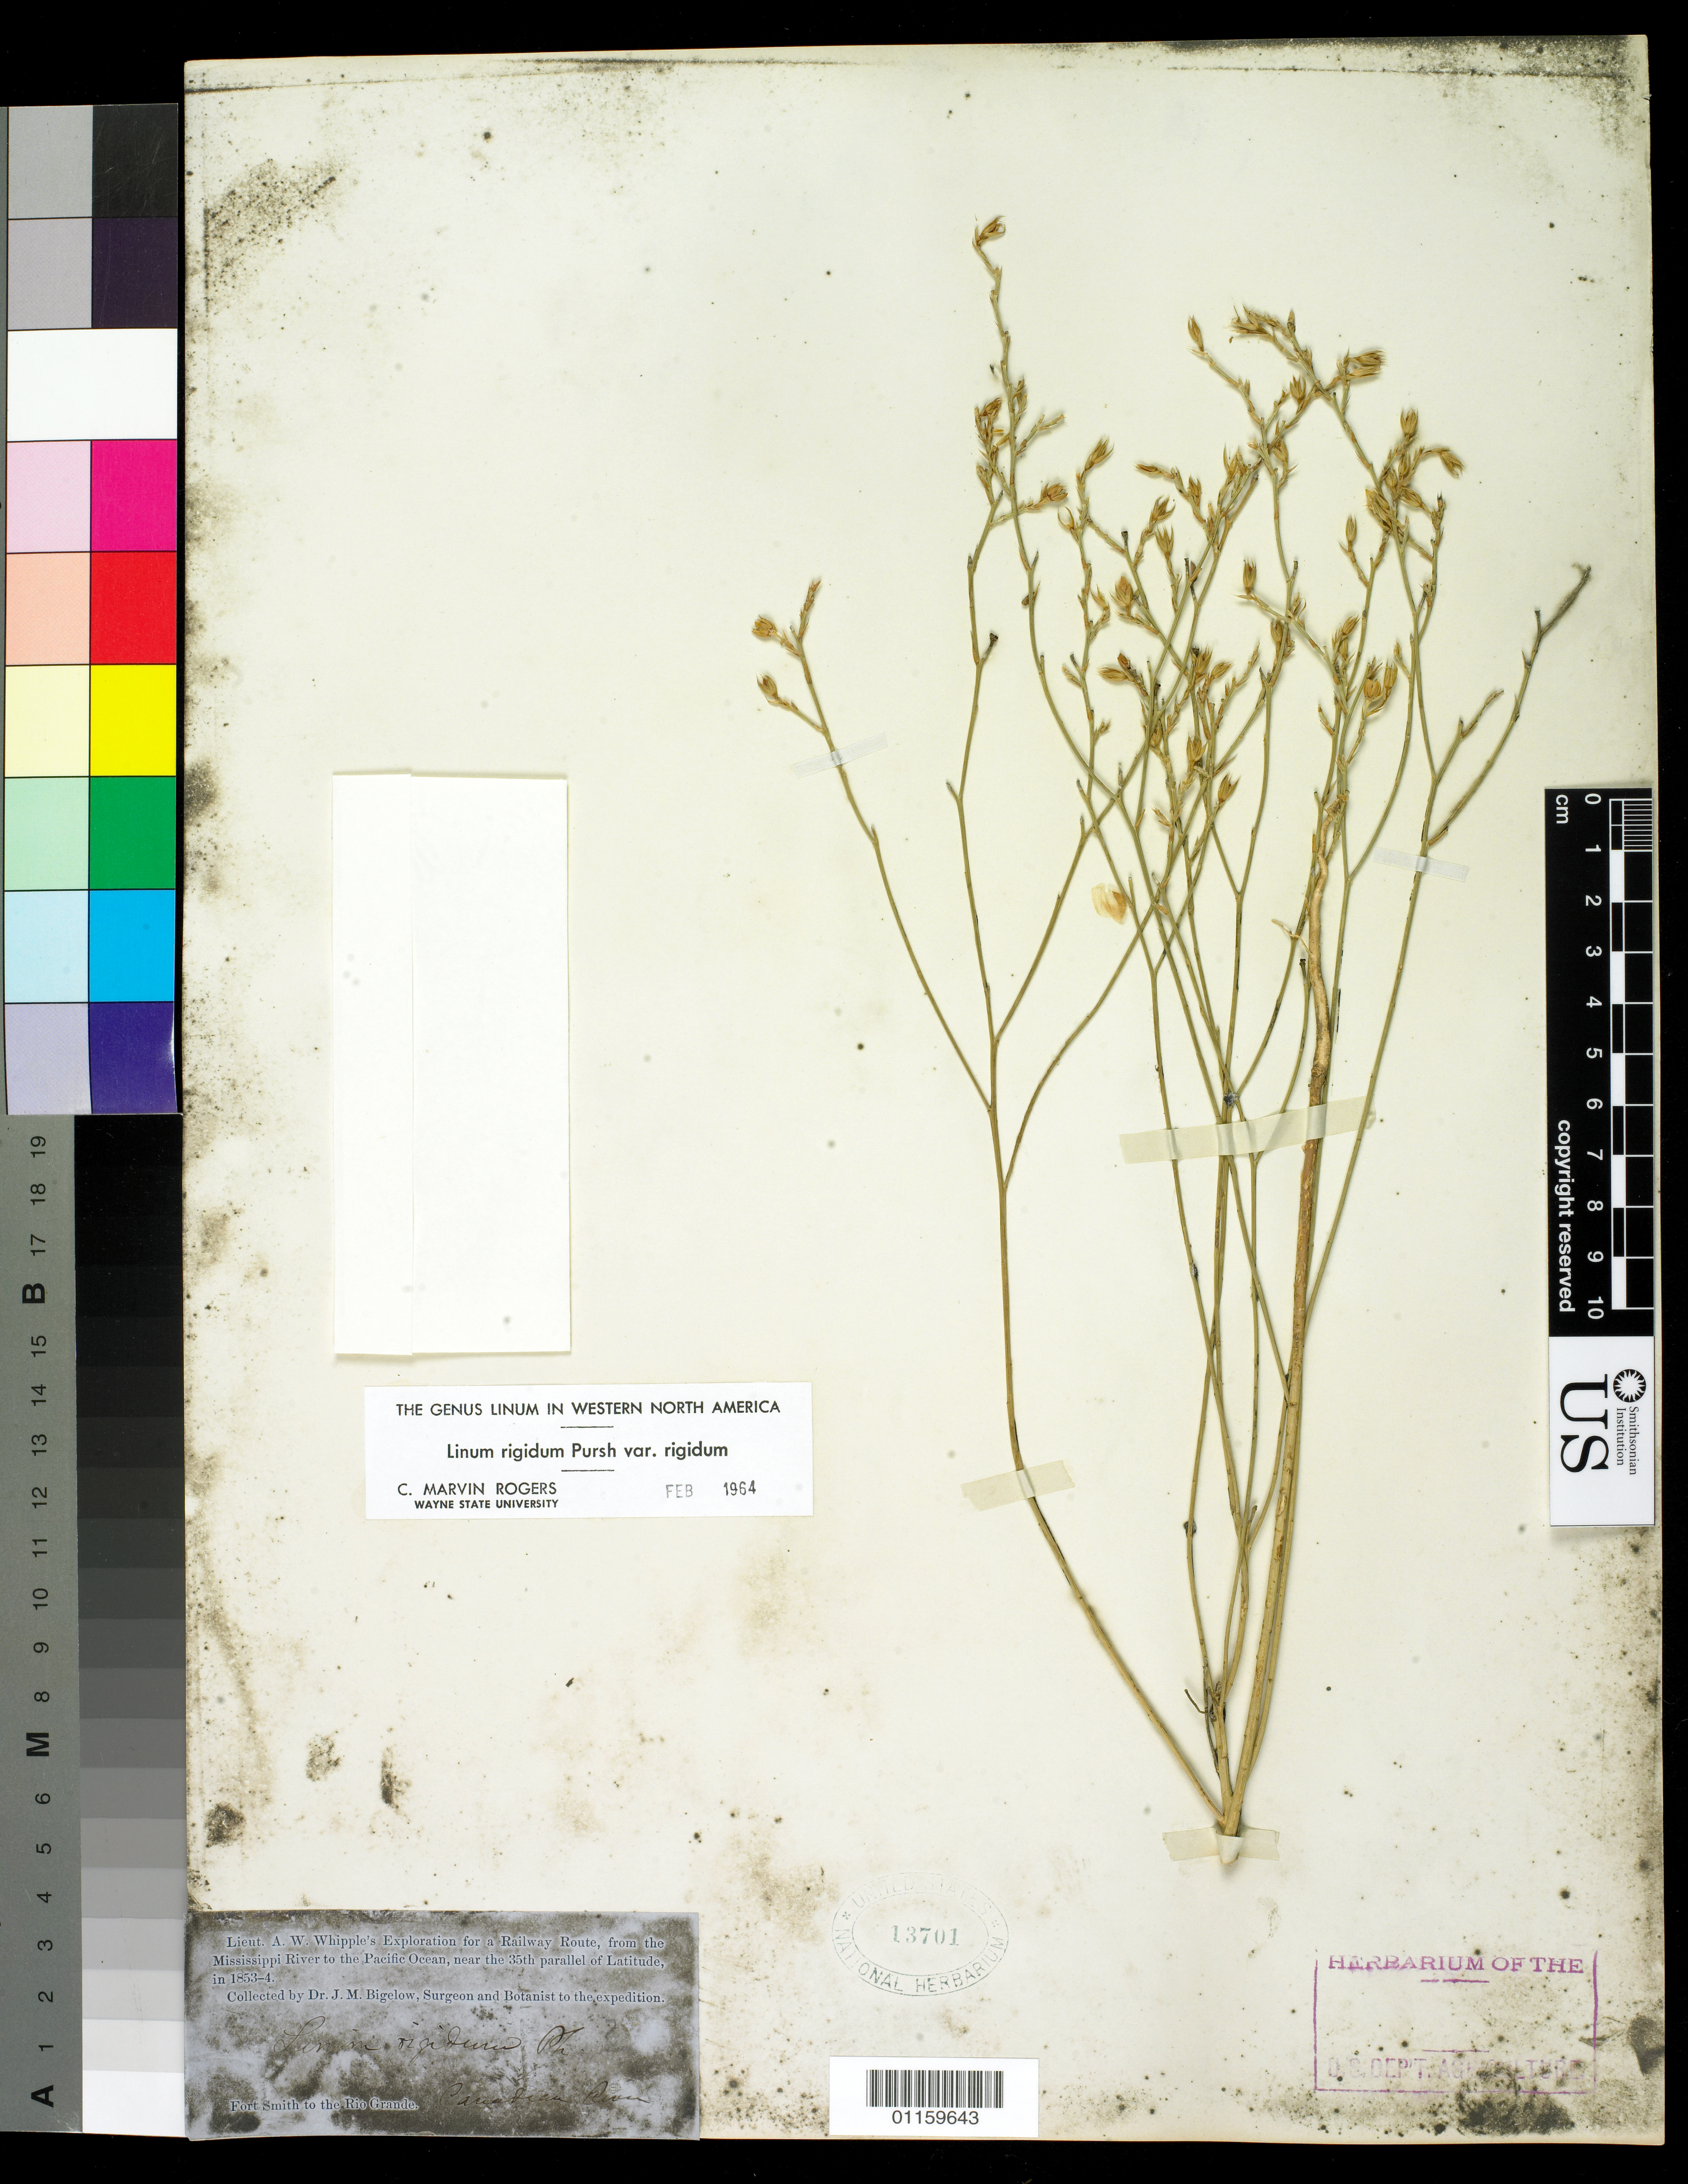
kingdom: Plantae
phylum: Tracheophyta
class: Magnoliopsida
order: Malpighiales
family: Linaceae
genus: Linum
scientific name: Linum rigidum var. rigidum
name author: Pursh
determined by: Rogers, C. M.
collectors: J. M. Bigelow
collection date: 1853/1854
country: United States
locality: Fort Smith to the Rio Grande. Canadian River.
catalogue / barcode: US 13701